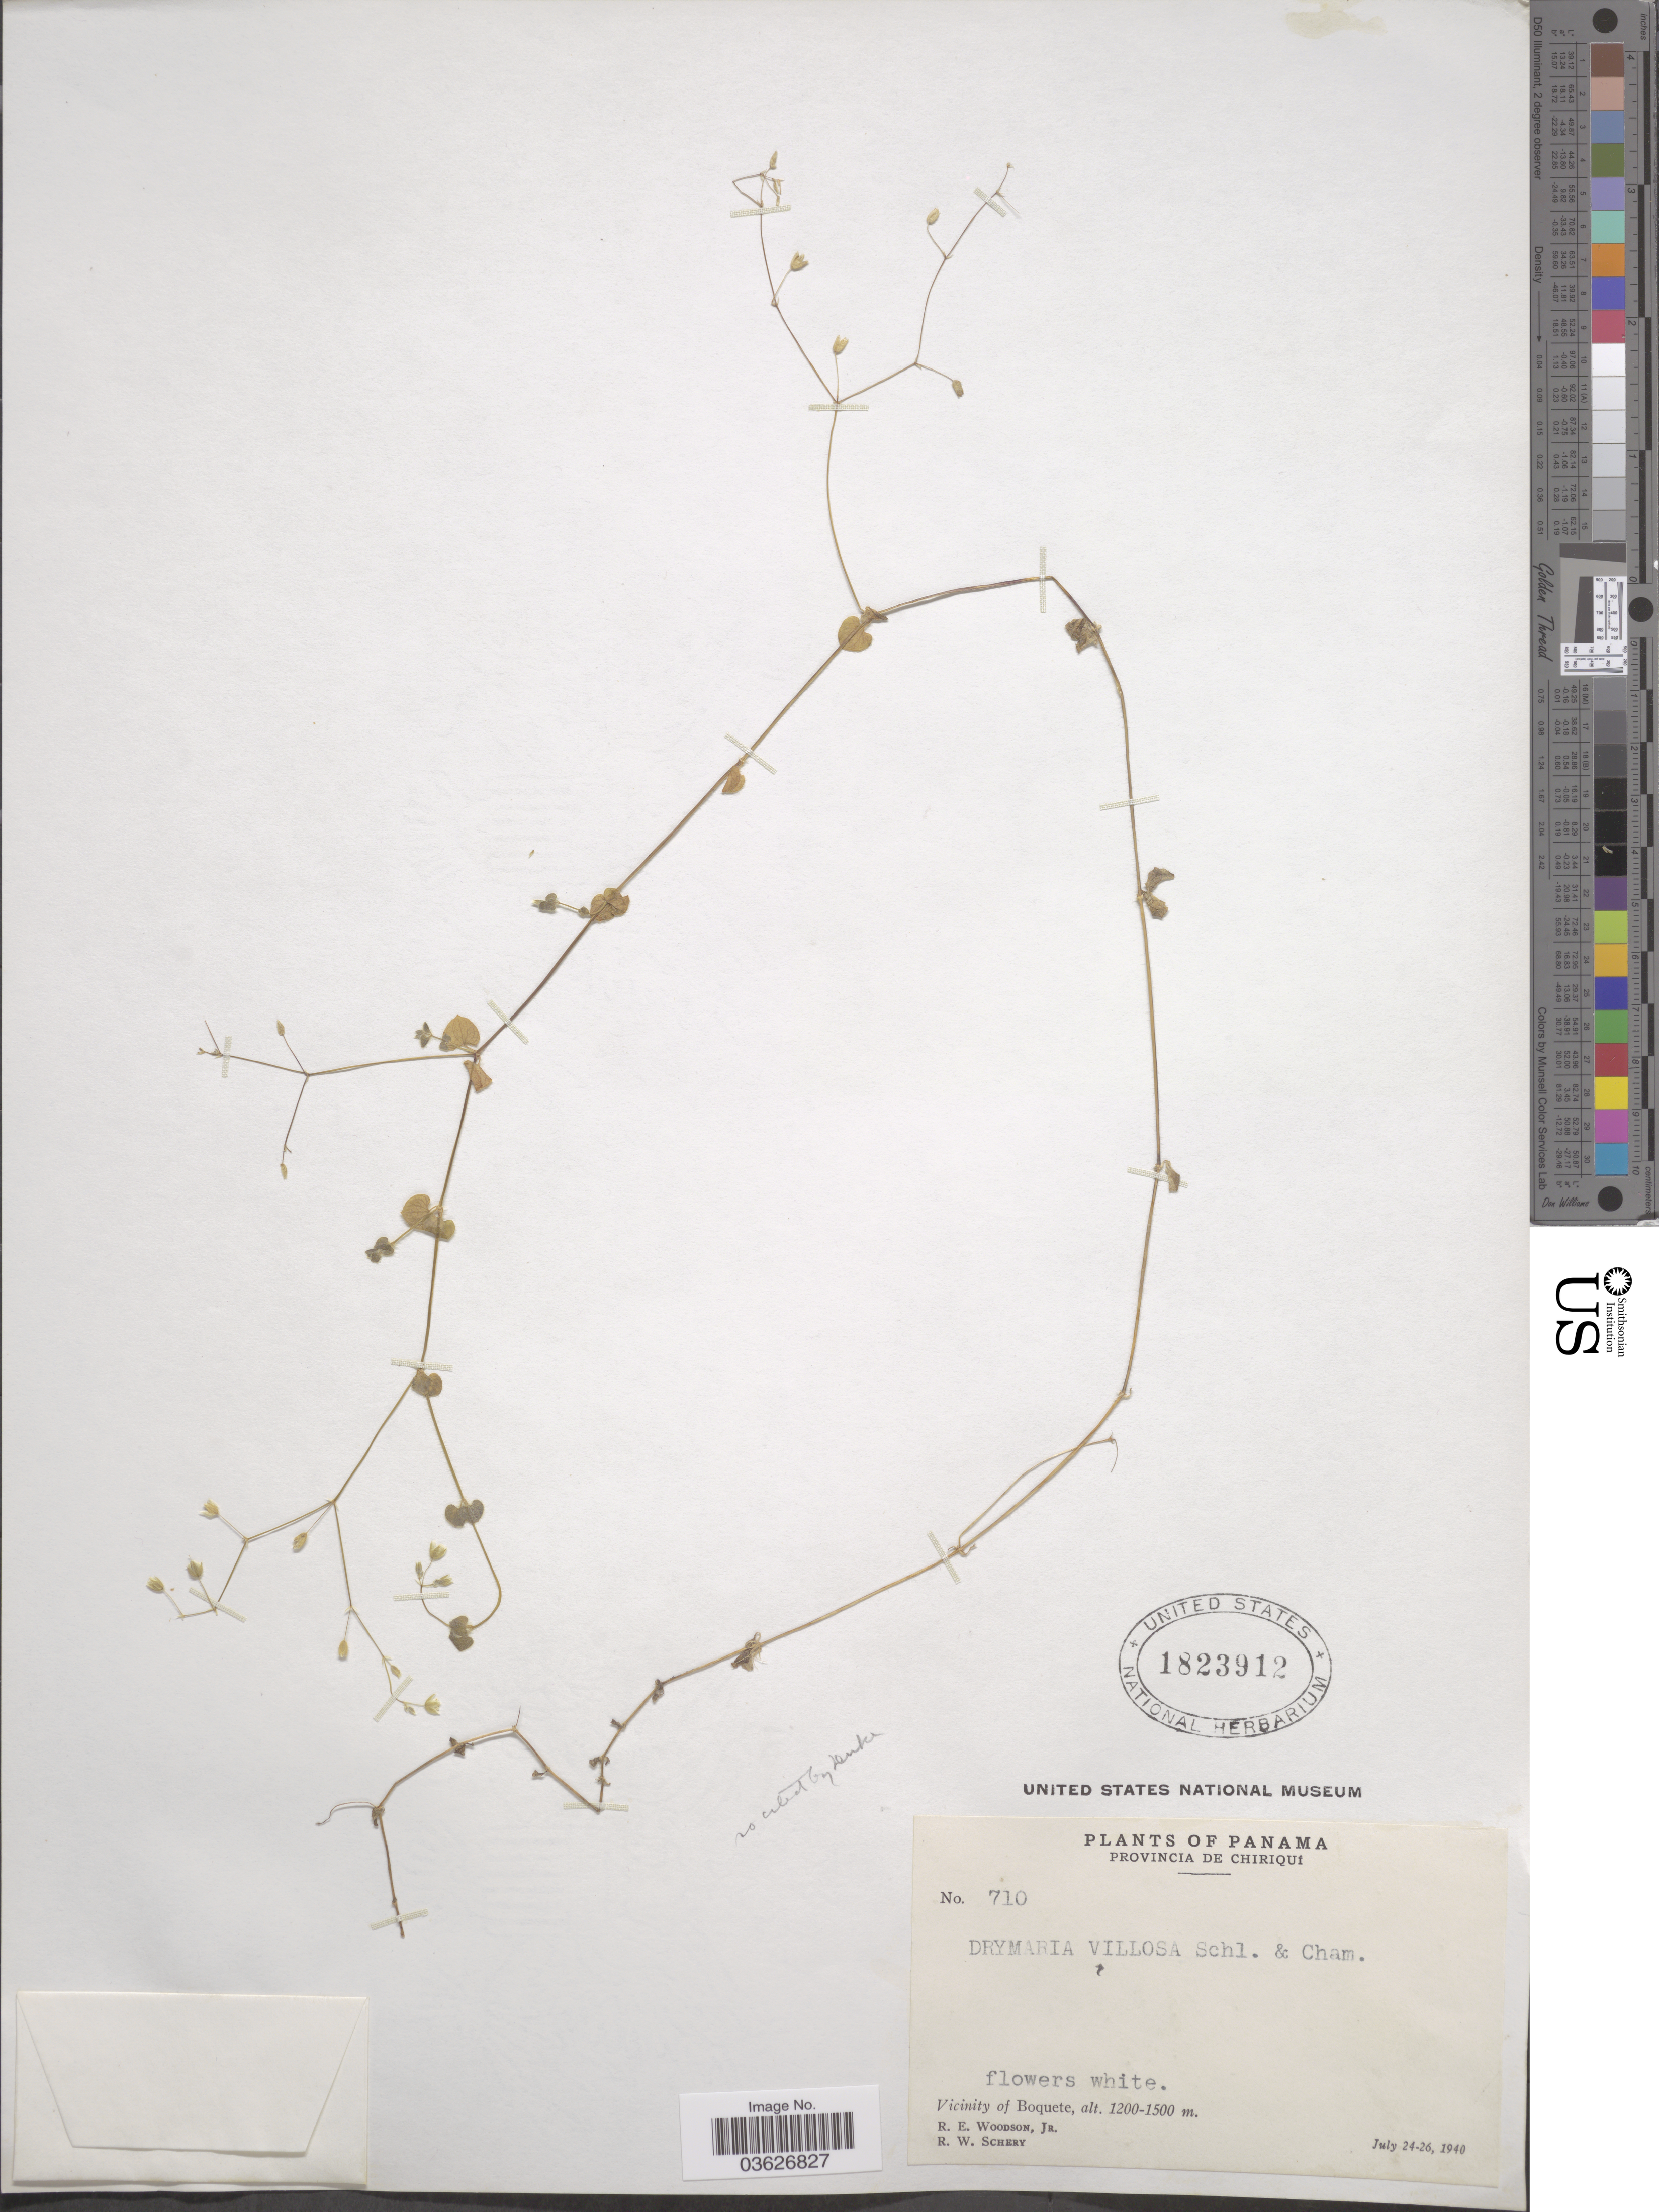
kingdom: Plantae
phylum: Tracheophyta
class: Magnoliopsida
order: Caryophyllales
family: Caryophyllaceae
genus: Drymaria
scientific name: Drymaria villosa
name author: Cham. & Schltdl.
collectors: R. E. Woodson & R. W. Schery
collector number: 710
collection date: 1940-07-24/1940-07-26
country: Panama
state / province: Chiriqui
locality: Vicinity of Boquete.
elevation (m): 1200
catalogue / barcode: US 1823912